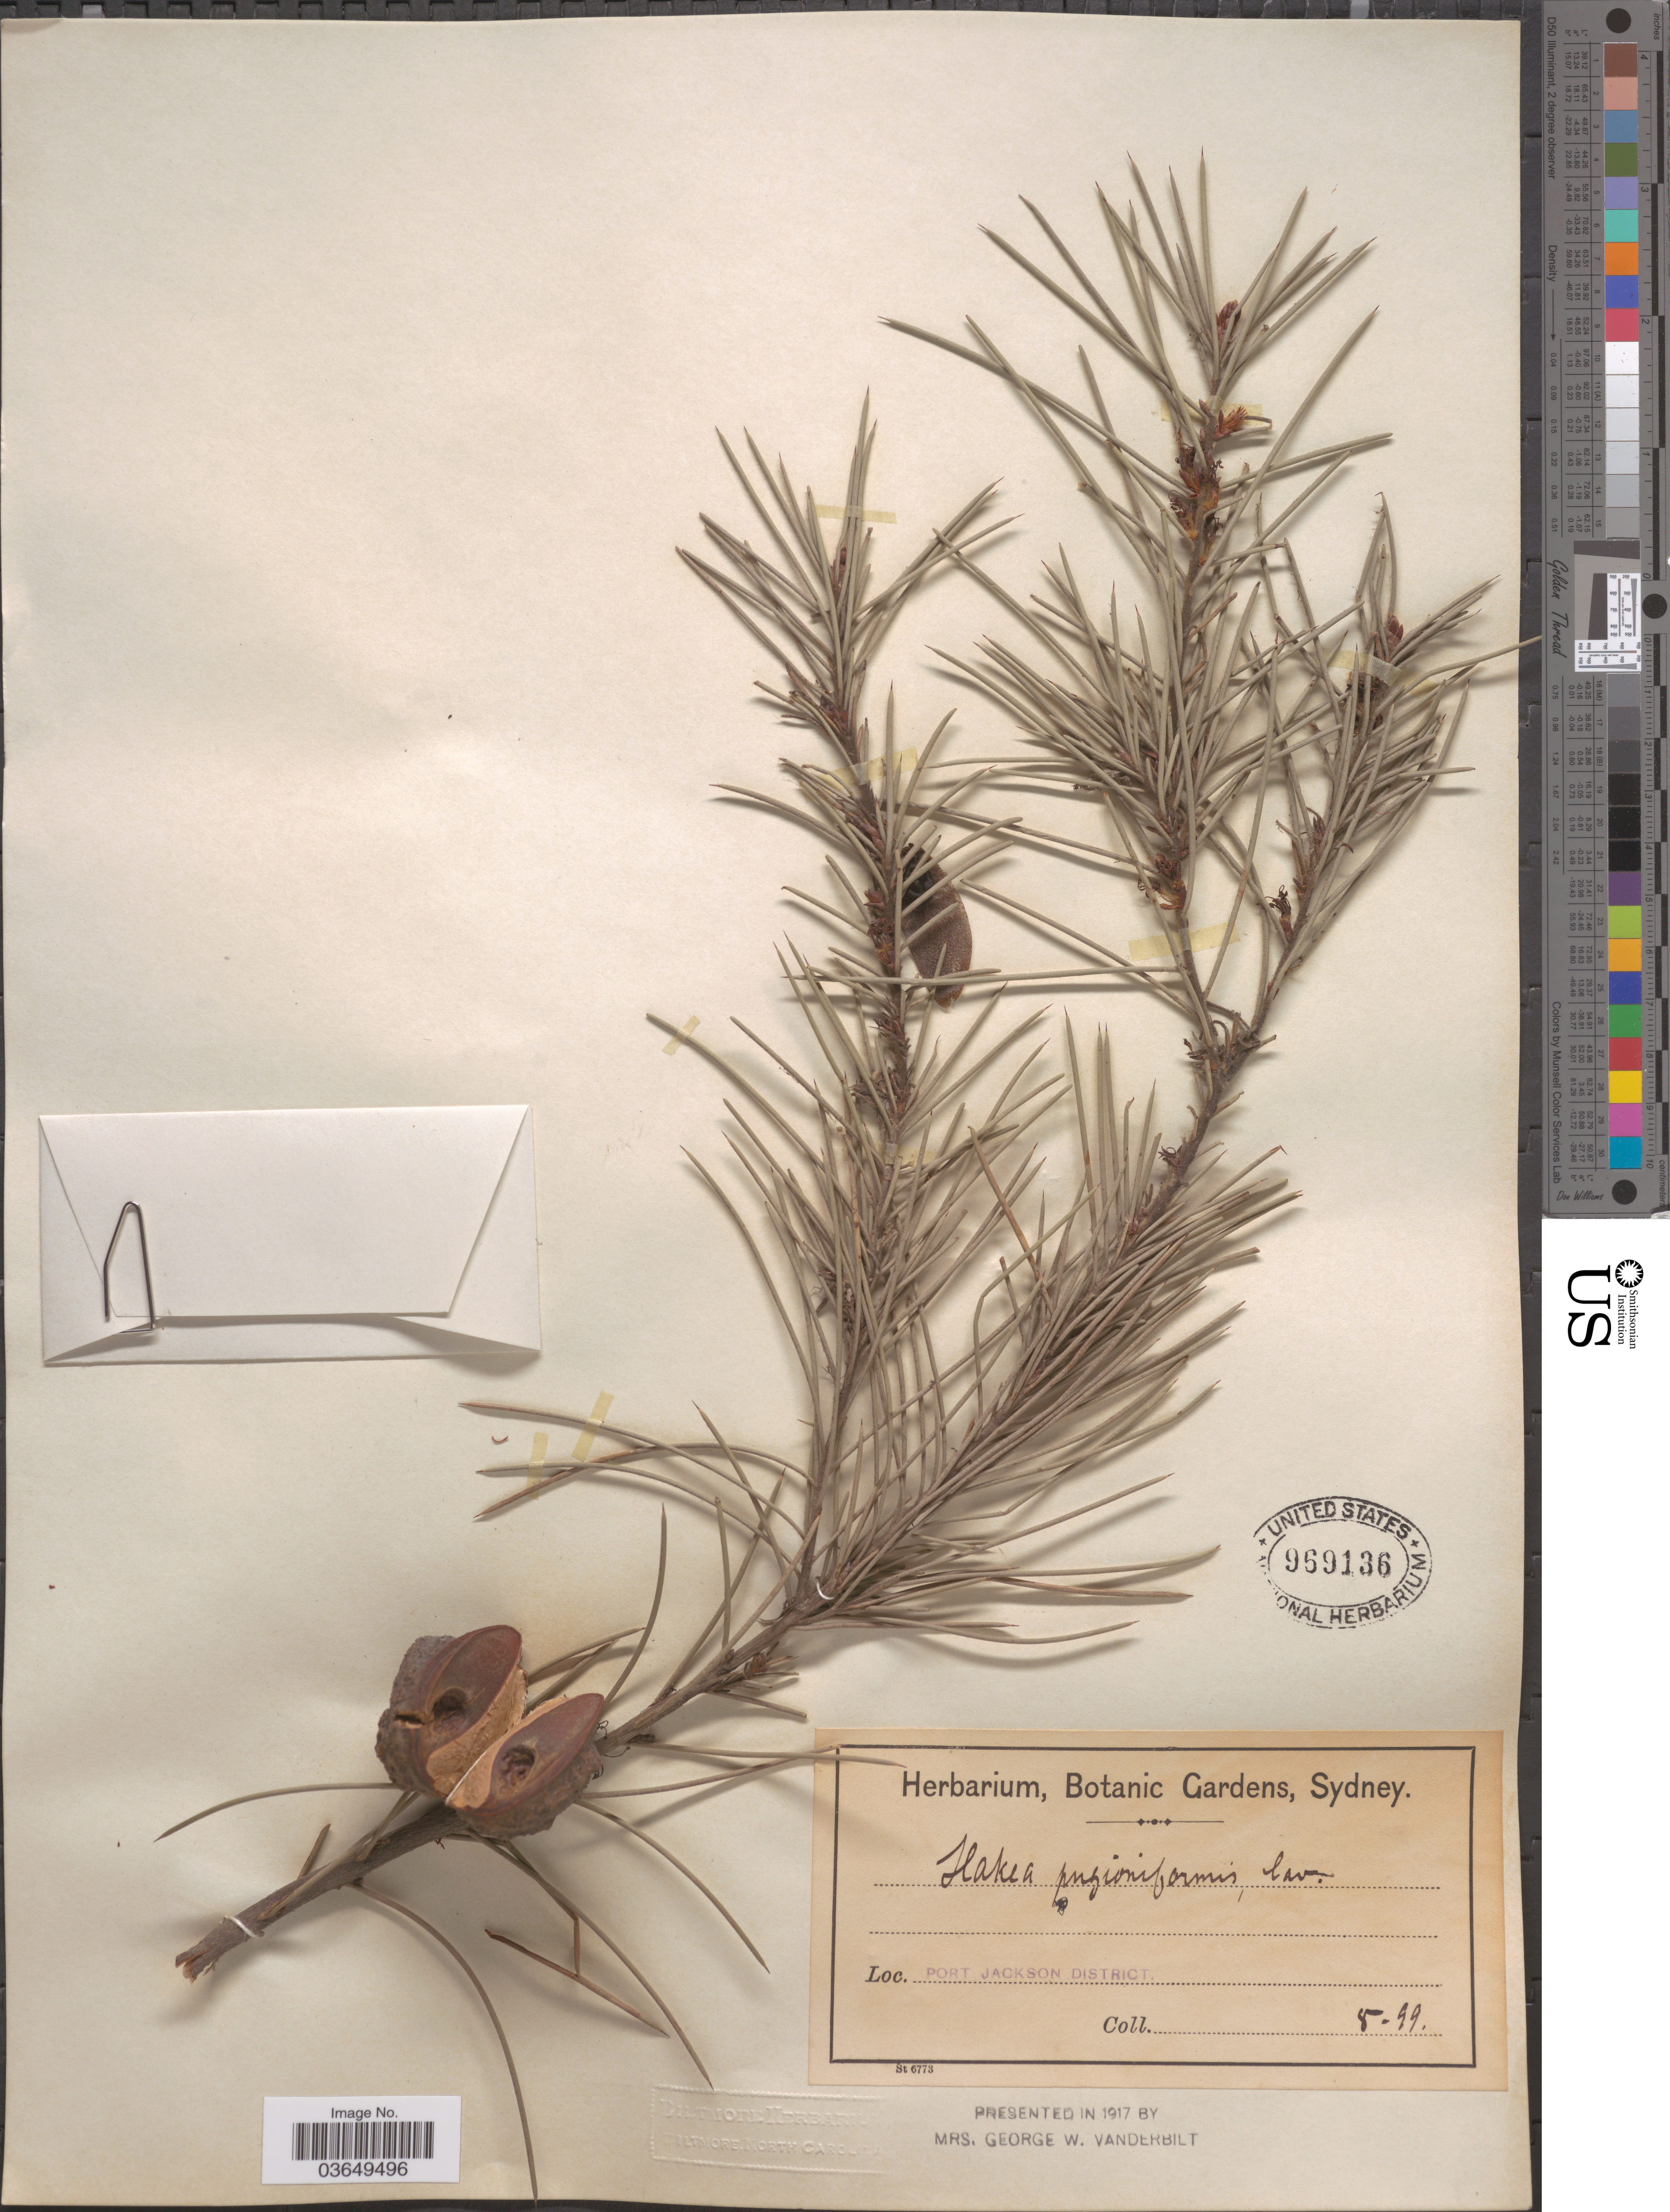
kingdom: Plantae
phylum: Tracheophyta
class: Magnoliopsida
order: Proteales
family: Proteaceae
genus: Hakea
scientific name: Hakea pugioniformis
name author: Cav.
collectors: ex herb. Botanic Gardens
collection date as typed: Transcribed d/m/y: /8/99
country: Australia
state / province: New South Wales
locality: Port Jackson District.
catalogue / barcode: US 969136